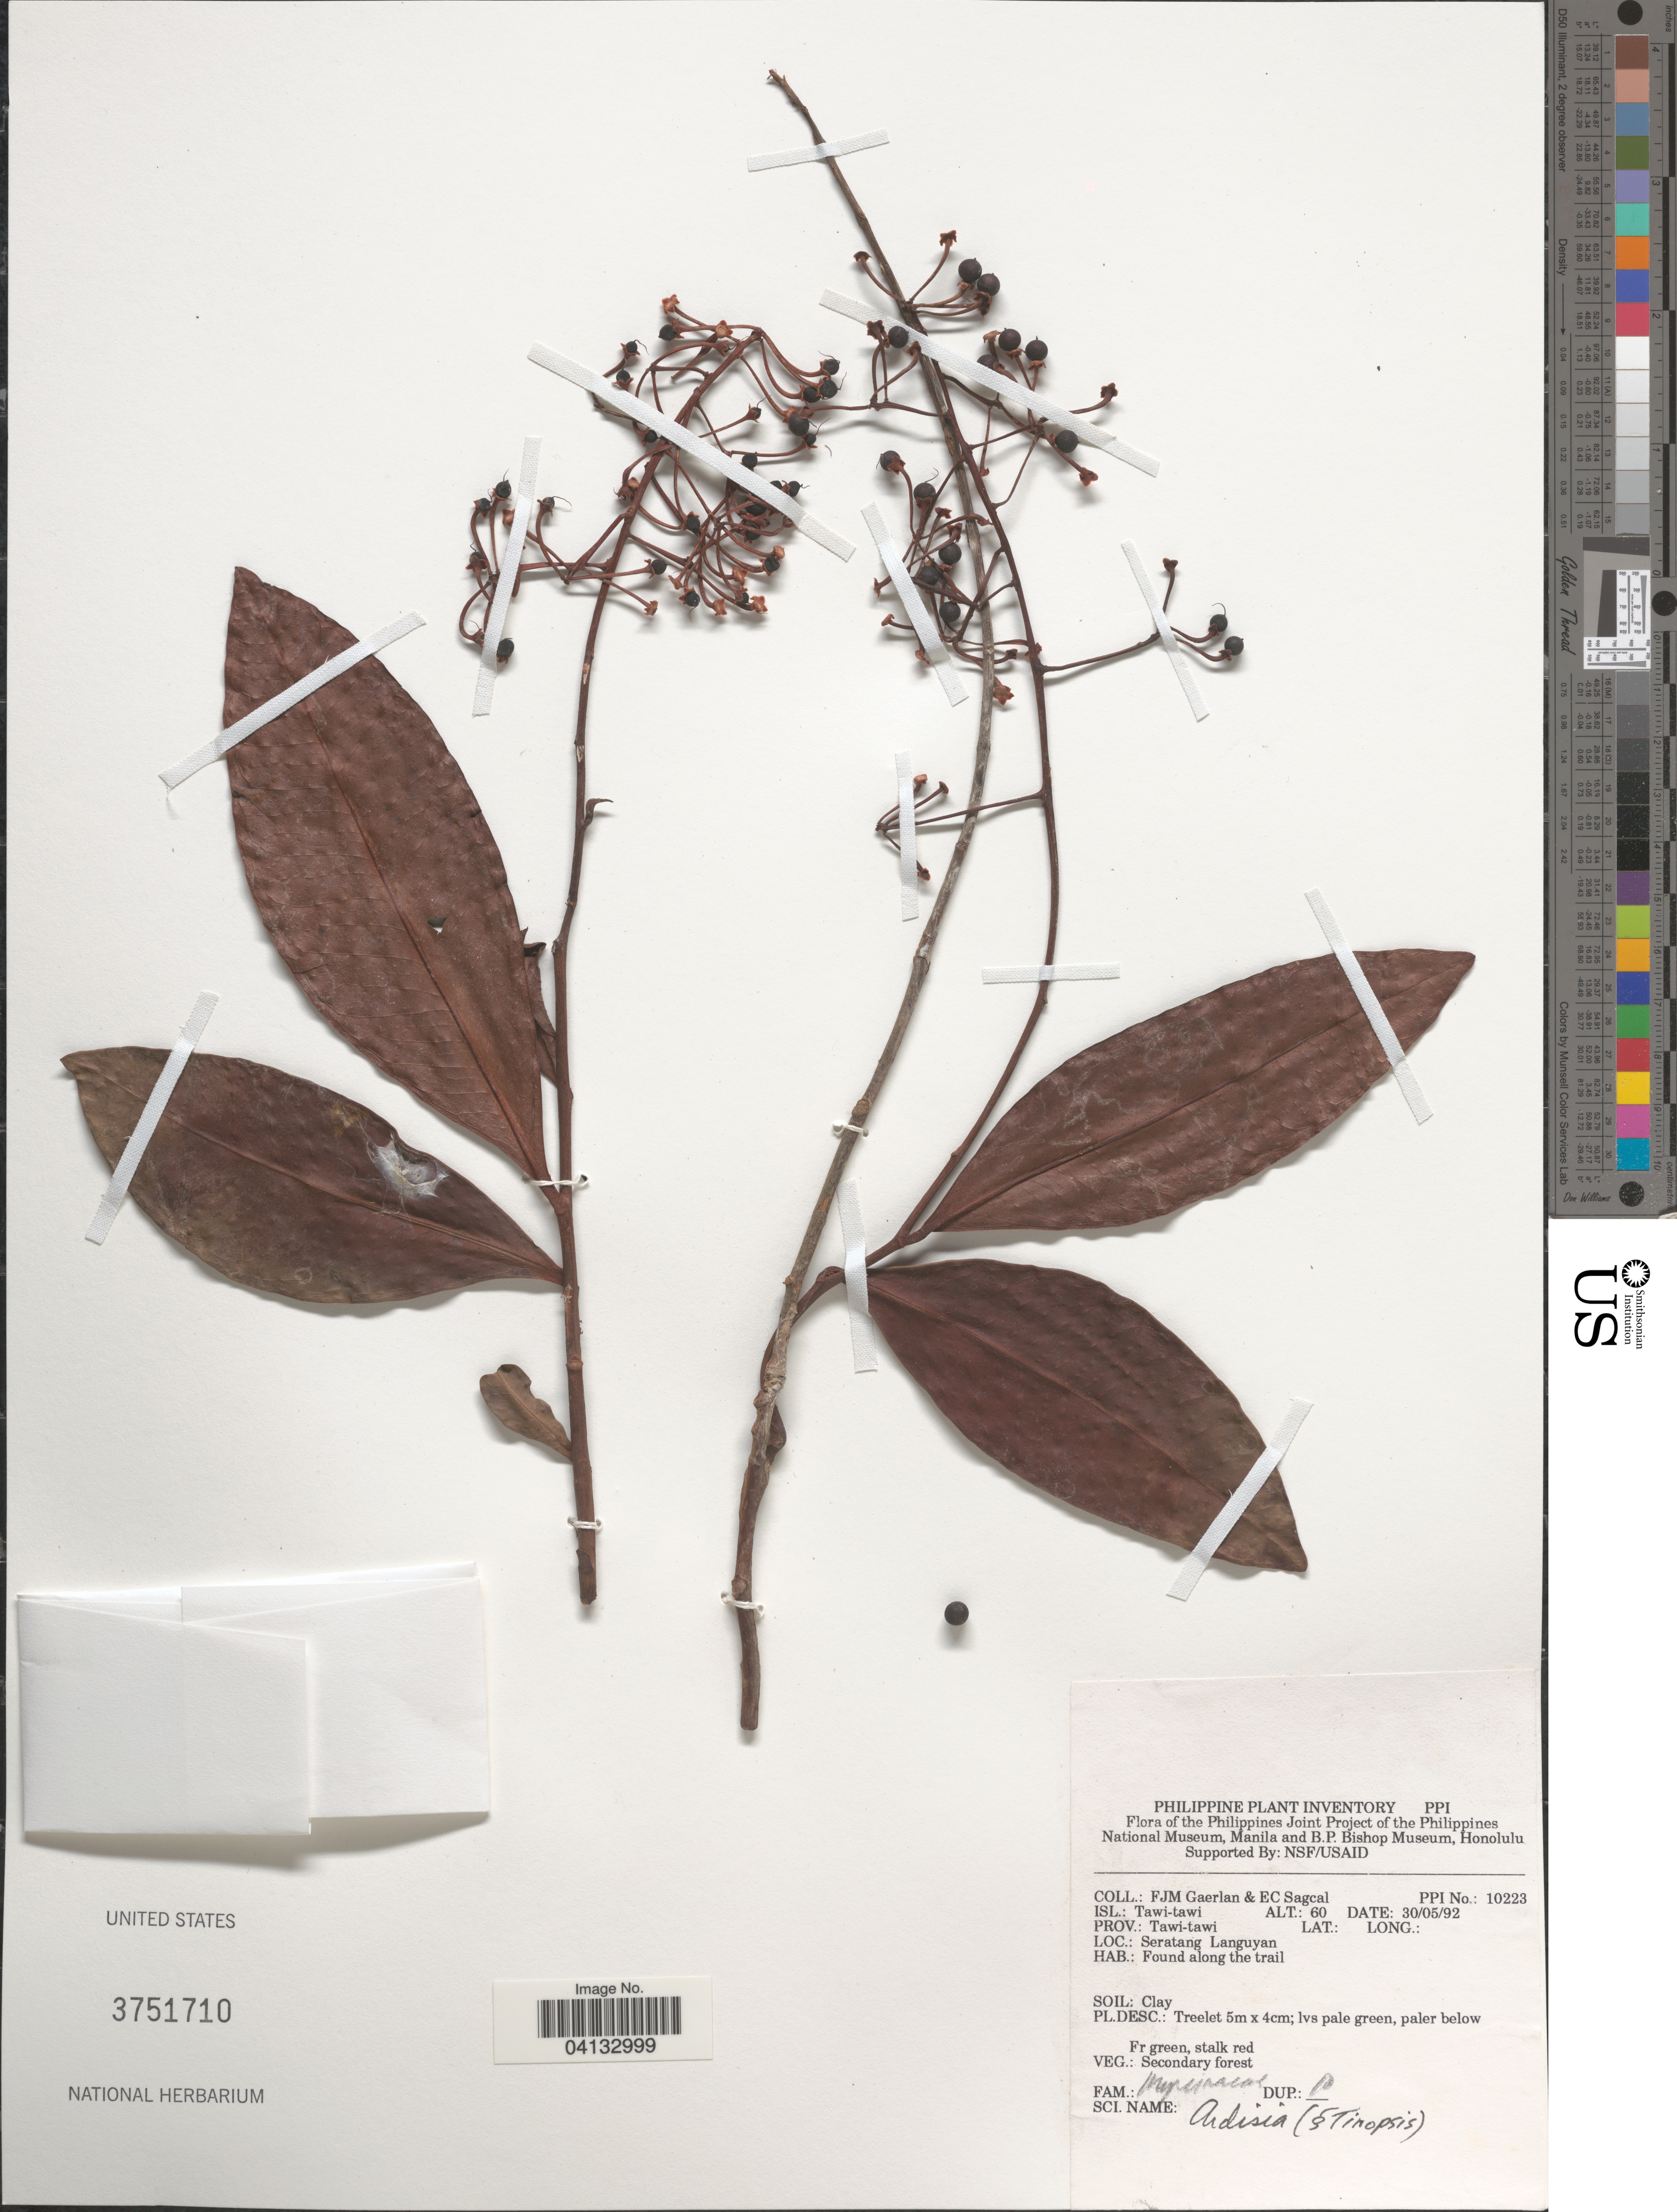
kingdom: Plantae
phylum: Tracheophyta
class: Magnoliopsida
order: Ericales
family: Primulaceae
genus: Ardisia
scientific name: Ardisia sp.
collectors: F. Gaerlan & E. Sagcal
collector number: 10223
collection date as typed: Transcribed d/m/y: 30/5/92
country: Philippines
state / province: Muslim Mindanao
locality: Isl.: Tawi-tawi. Prov.: Tawi-tawi. Seratang Languyan.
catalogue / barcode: US 3751710